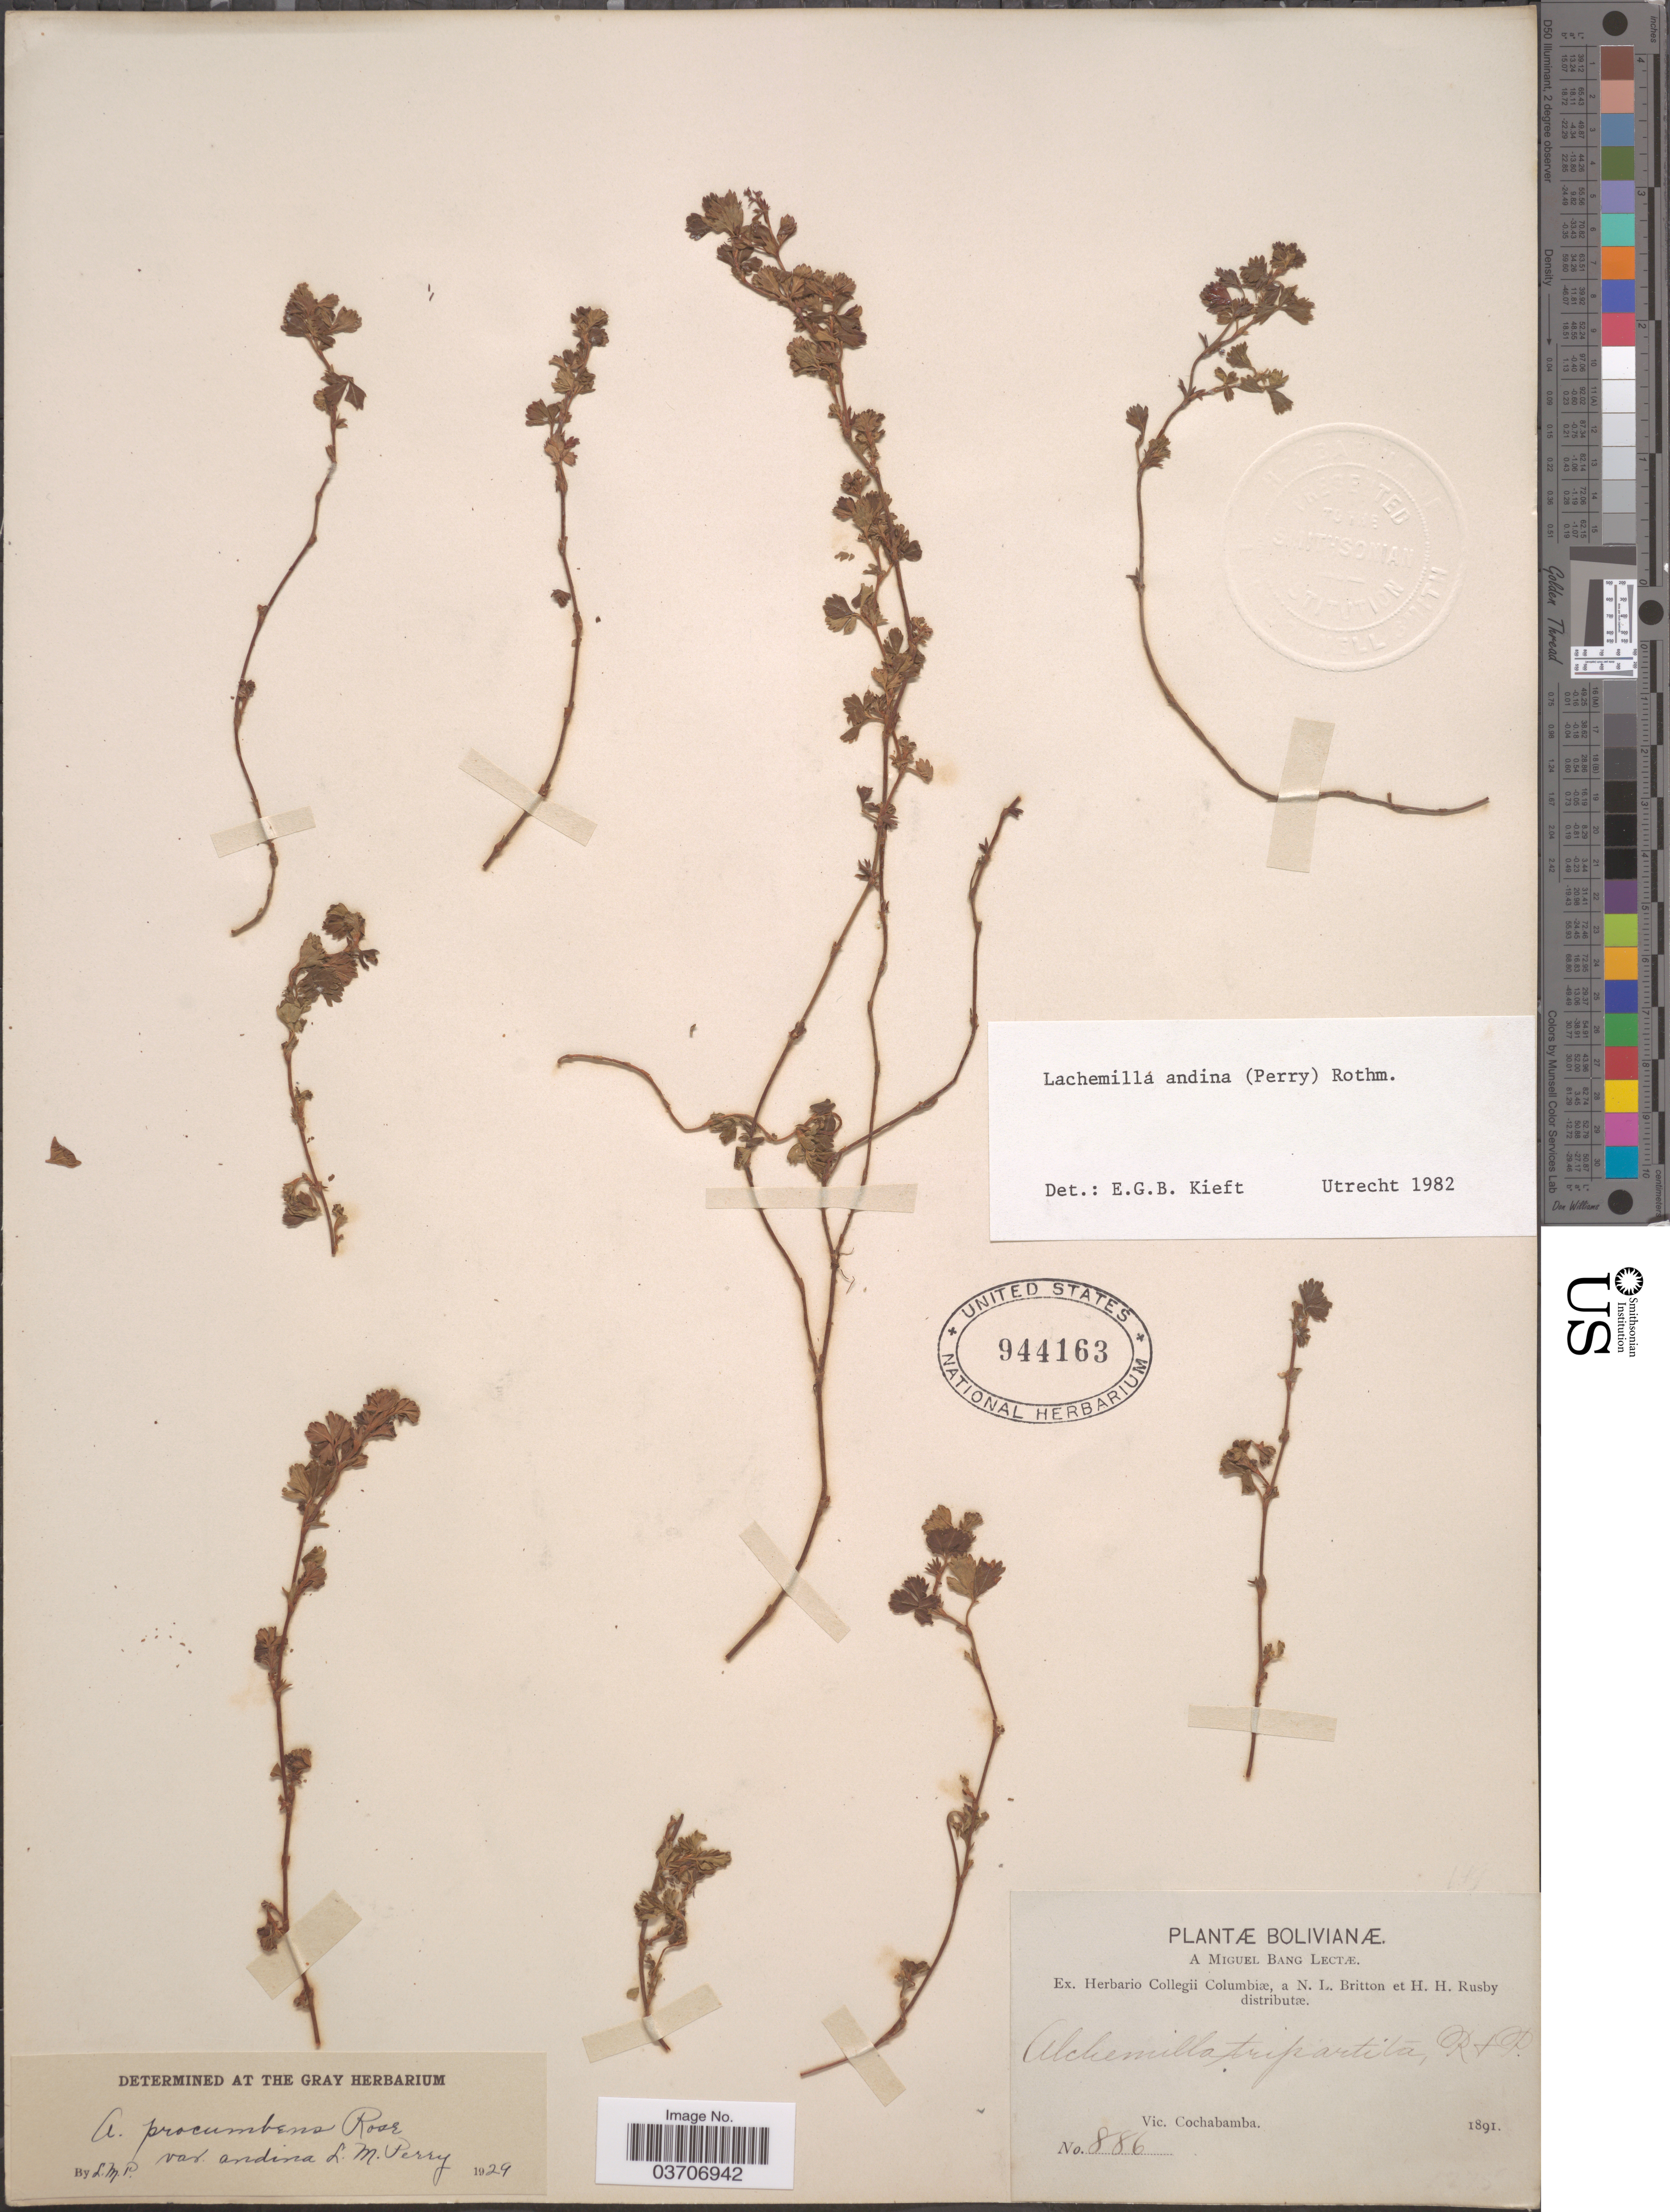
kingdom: Plantae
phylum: Tracheophyta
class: Magnoliopsida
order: Rosales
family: Rosaceae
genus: Lachemilla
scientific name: Lachemilla andina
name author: (L.M. Perry) Rothm.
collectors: M. Bang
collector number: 886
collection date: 1891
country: Bolivia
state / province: Cochabamba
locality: Vic. Cochabamba.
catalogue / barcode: US 944163